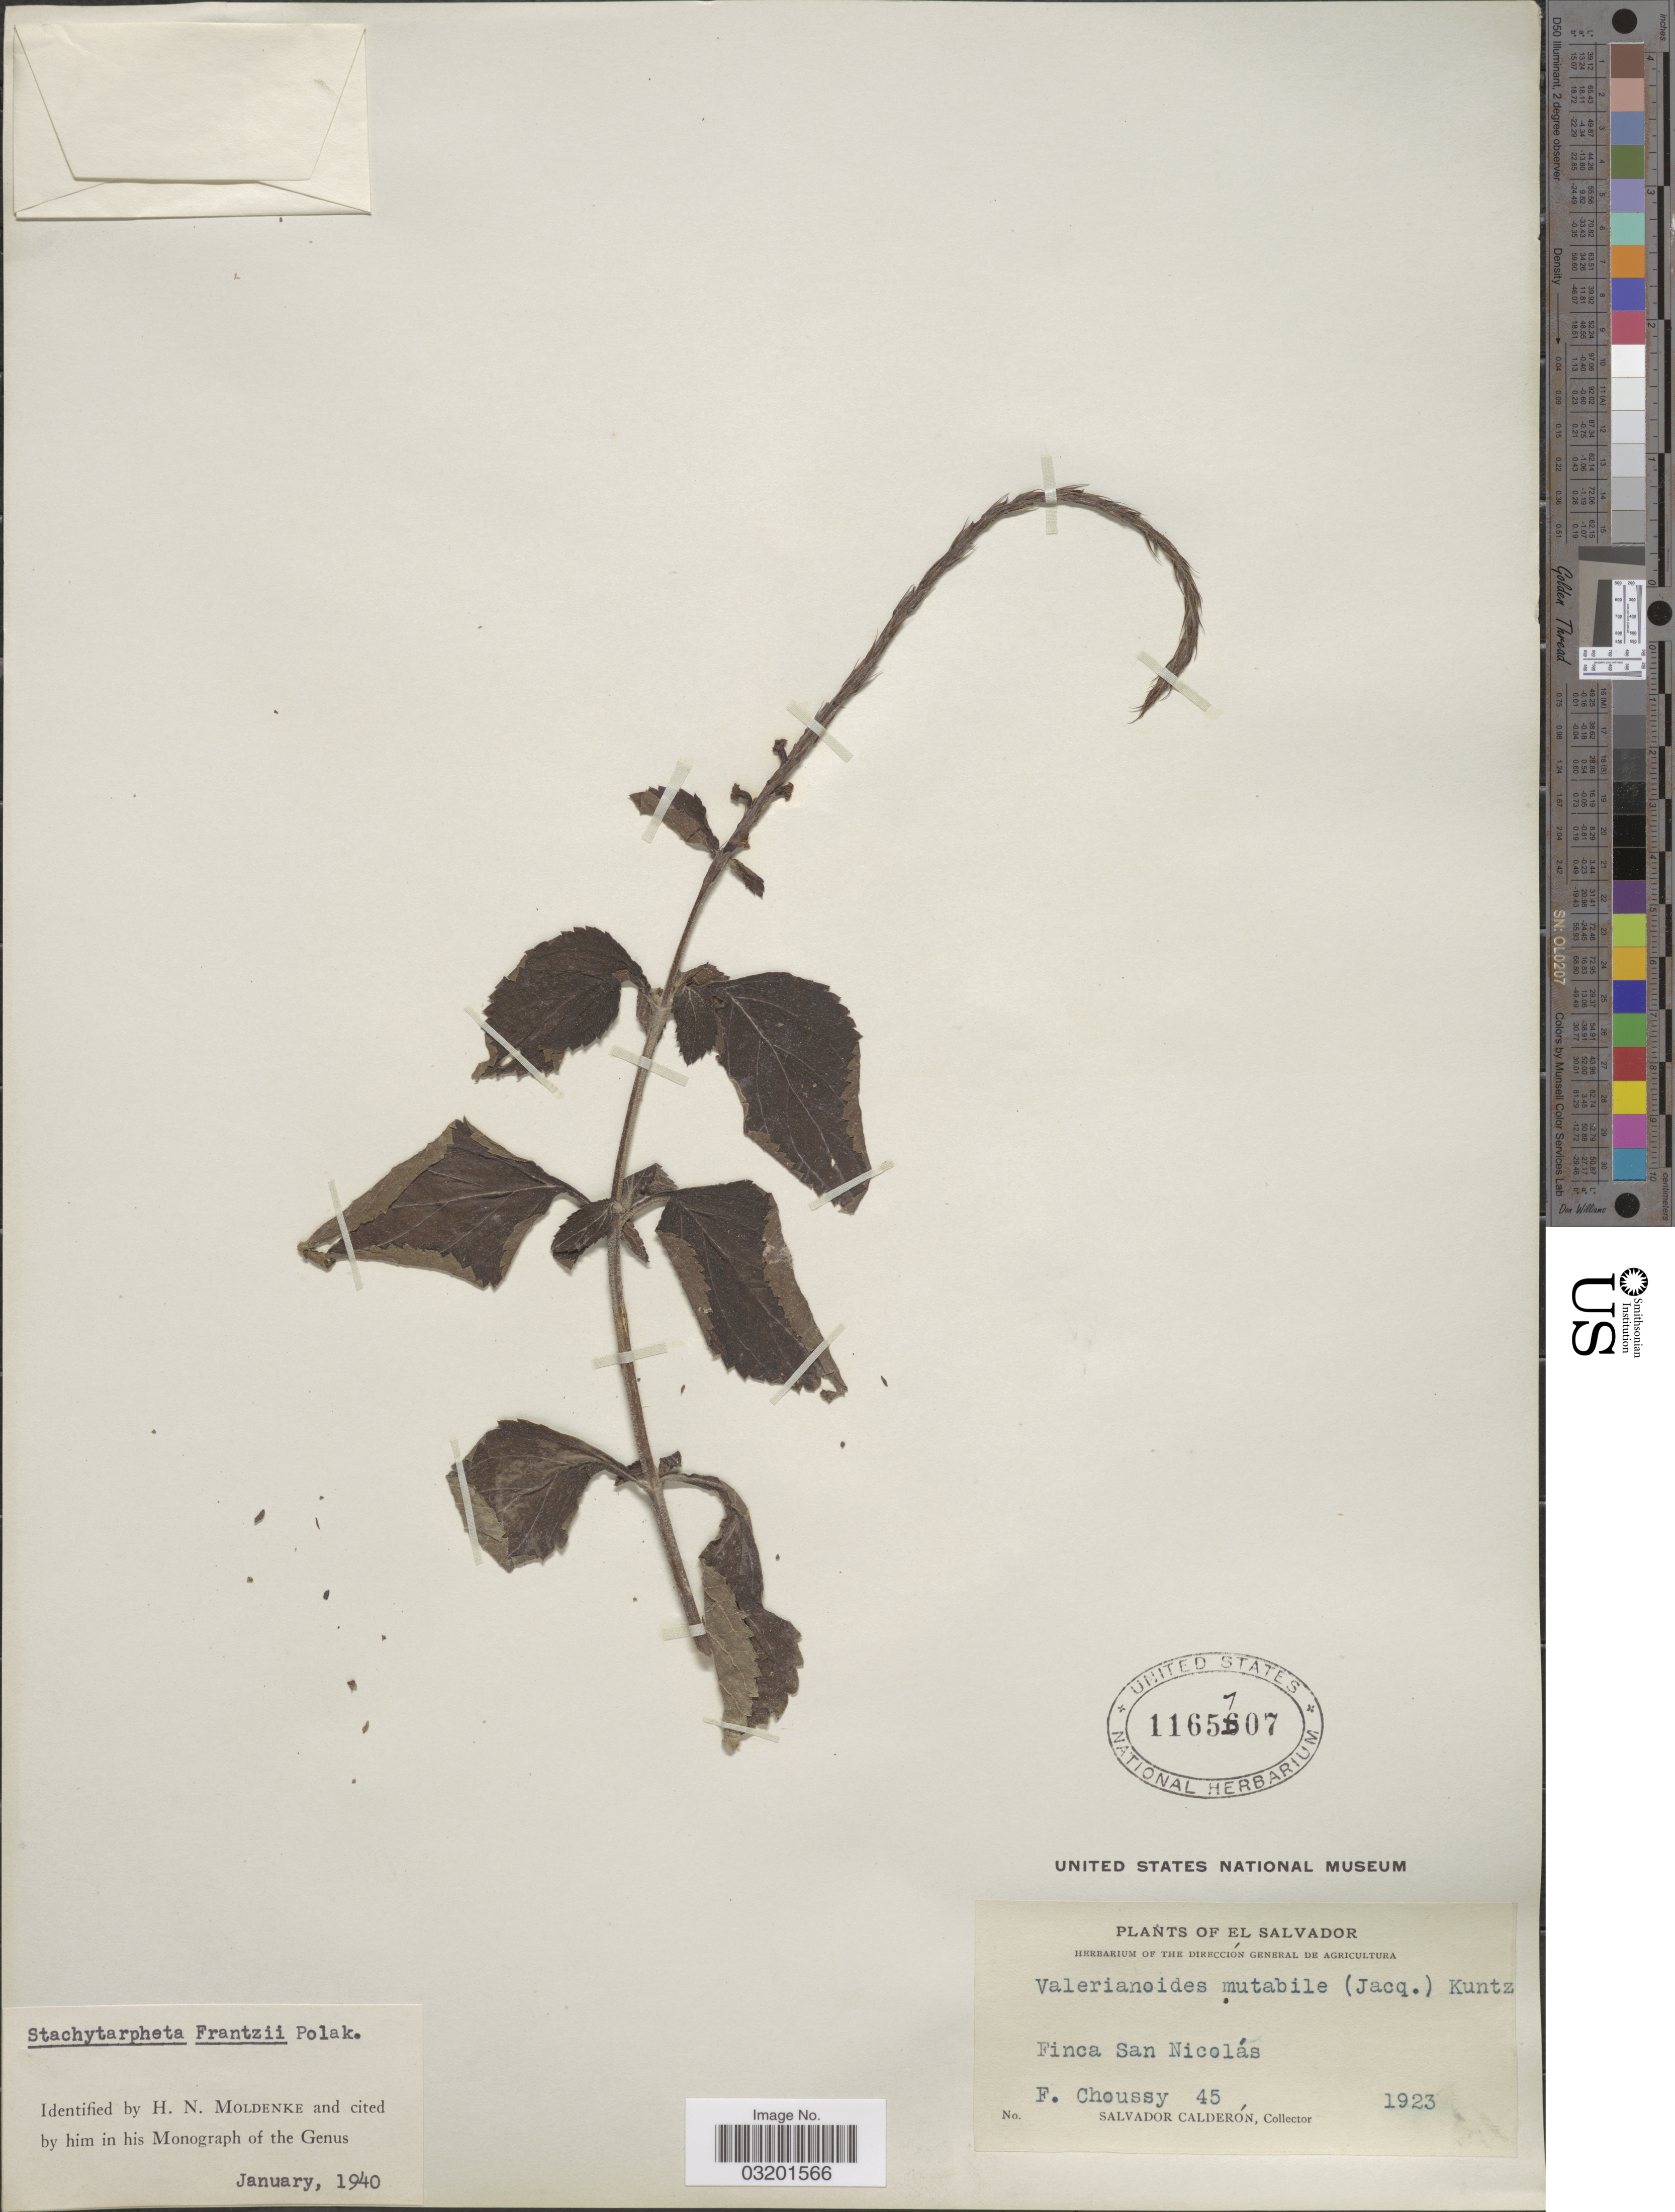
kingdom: Plantae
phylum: Tracheophyta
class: Magnoliopsida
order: Lamiales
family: Verbenaceae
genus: Stachytarpheta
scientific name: Stachytarpheta frantzii var. frantzii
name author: Pol.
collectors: F. Choussy & S. Calderón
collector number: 45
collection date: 1923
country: El Salvador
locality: Finca San Nicolás.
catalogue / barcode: US 1165707